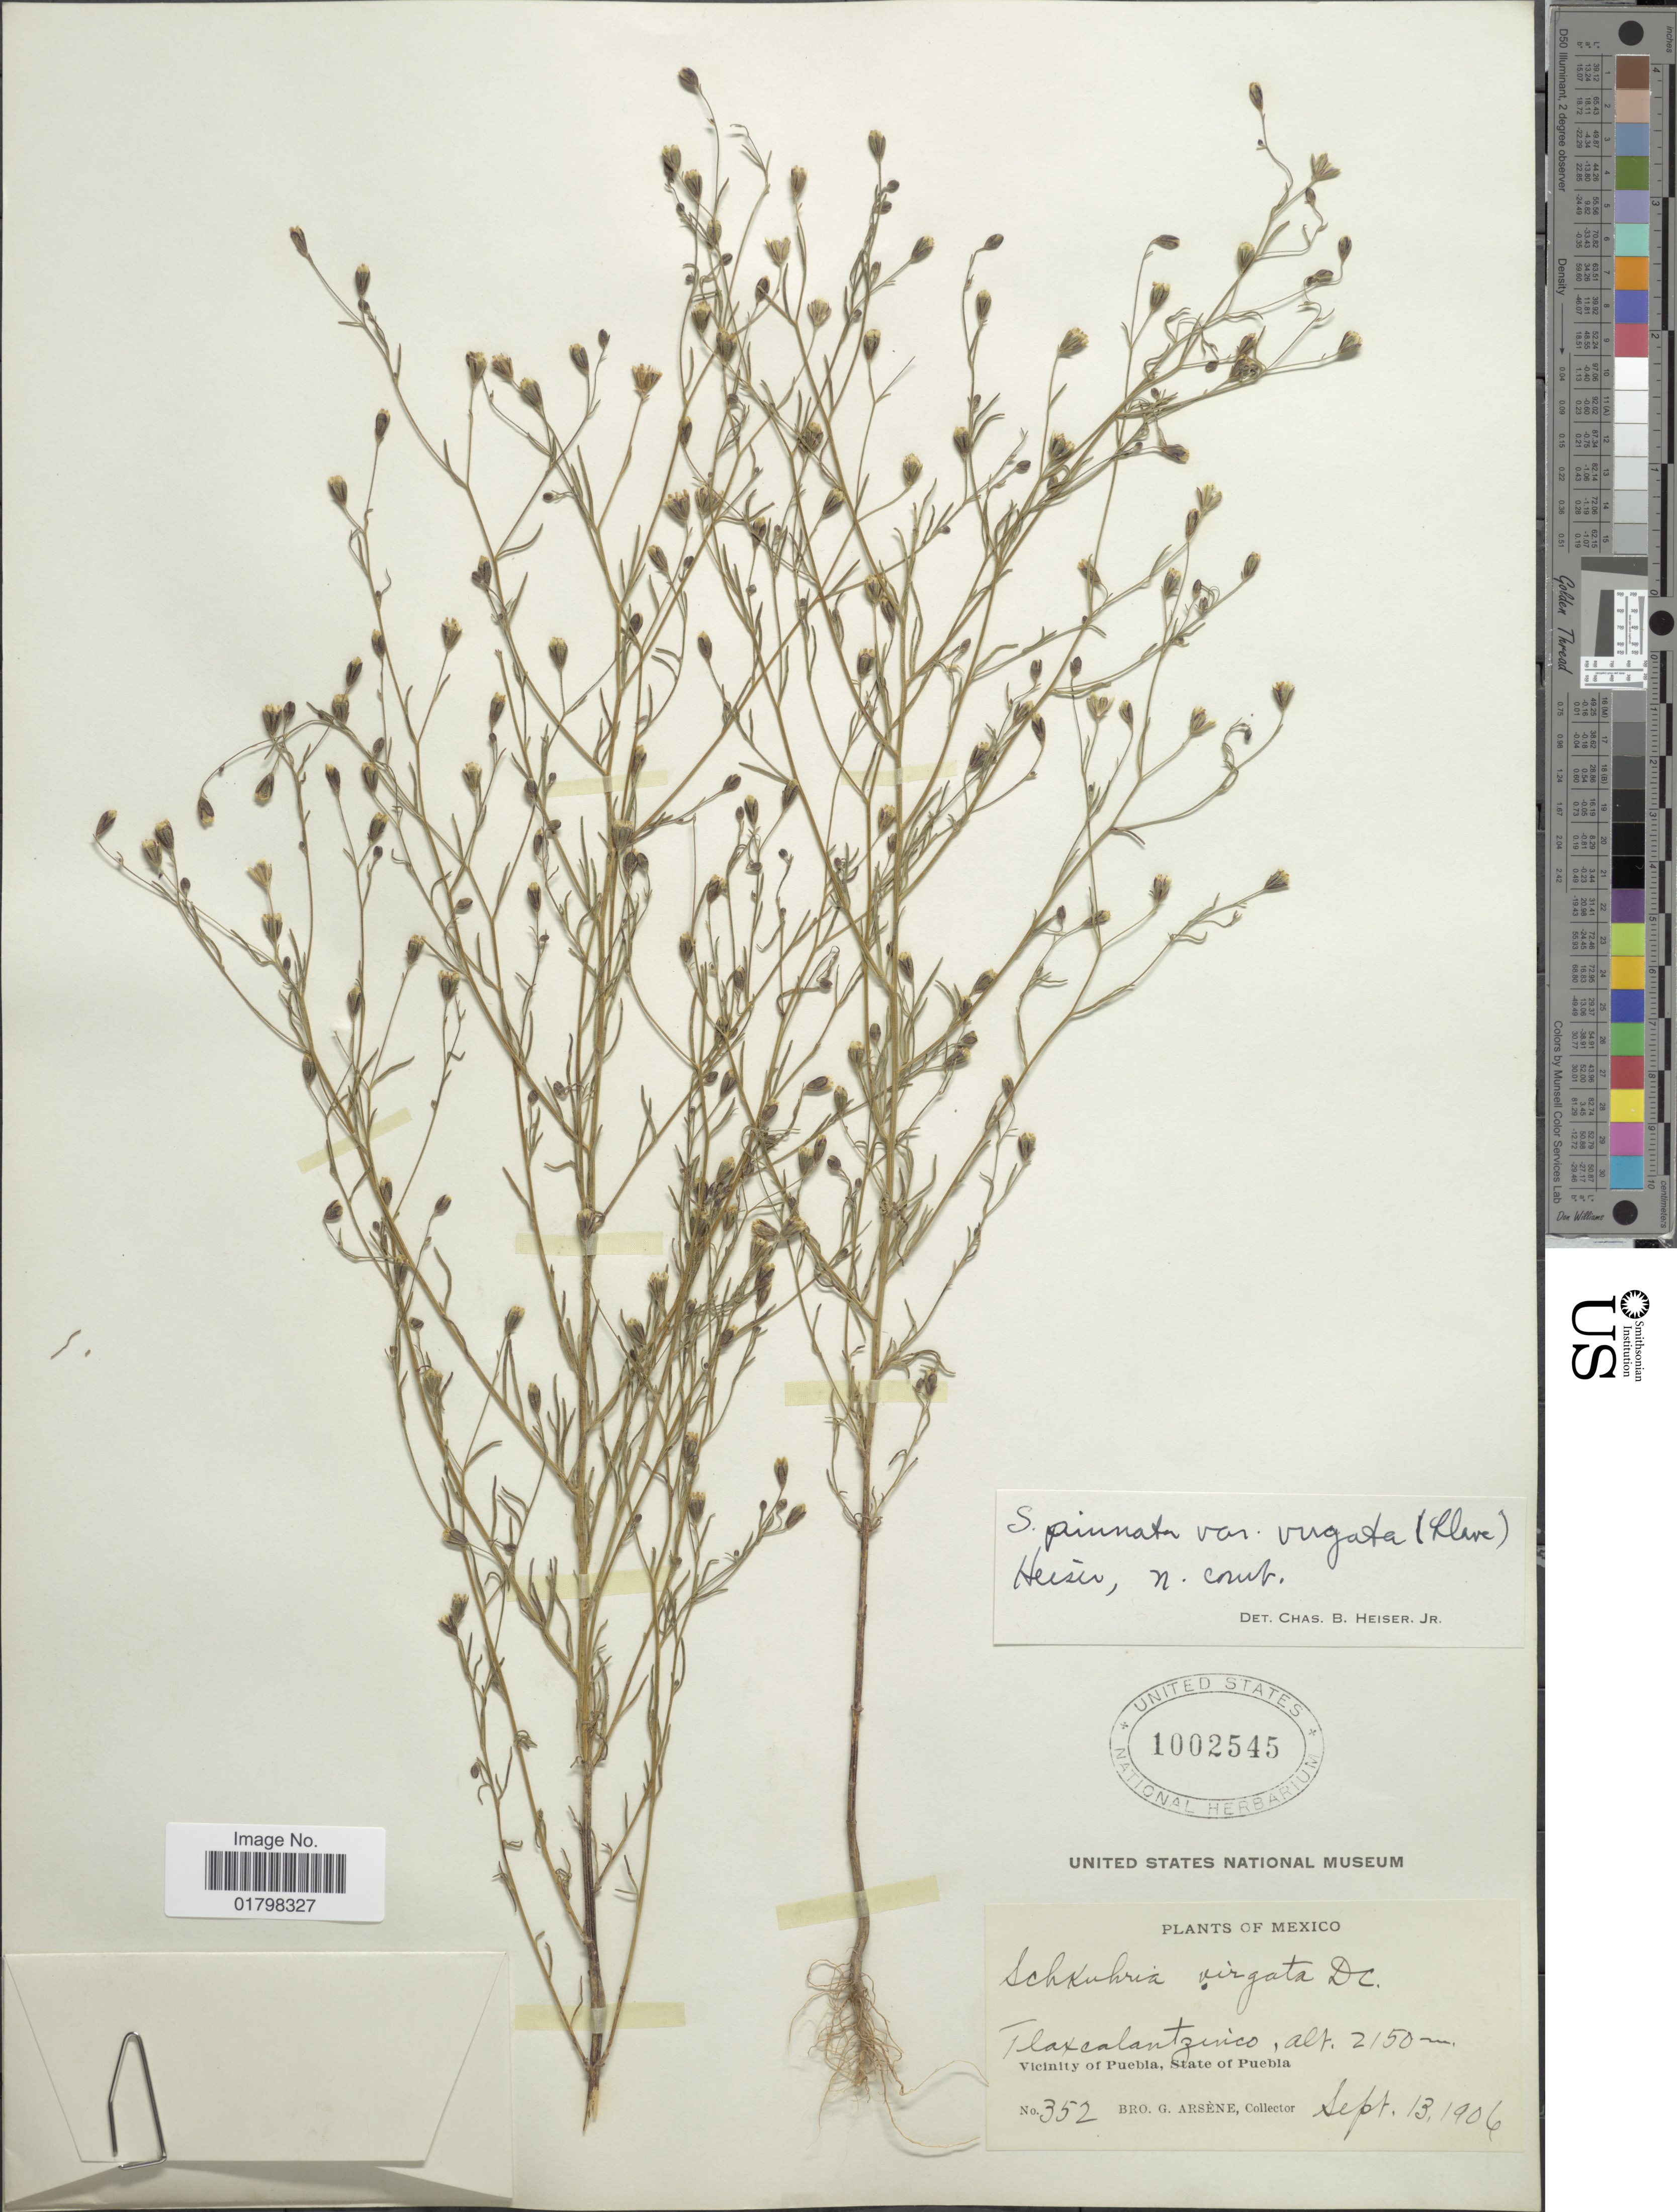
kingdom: Plantae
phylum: Tracheophyta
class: Magnoliopsida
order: Asterales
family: Asteraceae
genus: Schkuhria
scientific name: Schkuhria pinnata var. virgata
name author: (La Llave ex La Llave) Heiser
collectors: Bro. G. Arsène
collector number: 352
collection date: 1906-09-13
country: Mexico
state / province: Puebla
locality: Tlaxcalantzinco, vicinity of Puebla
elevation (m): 2150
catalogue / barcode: US 1002545